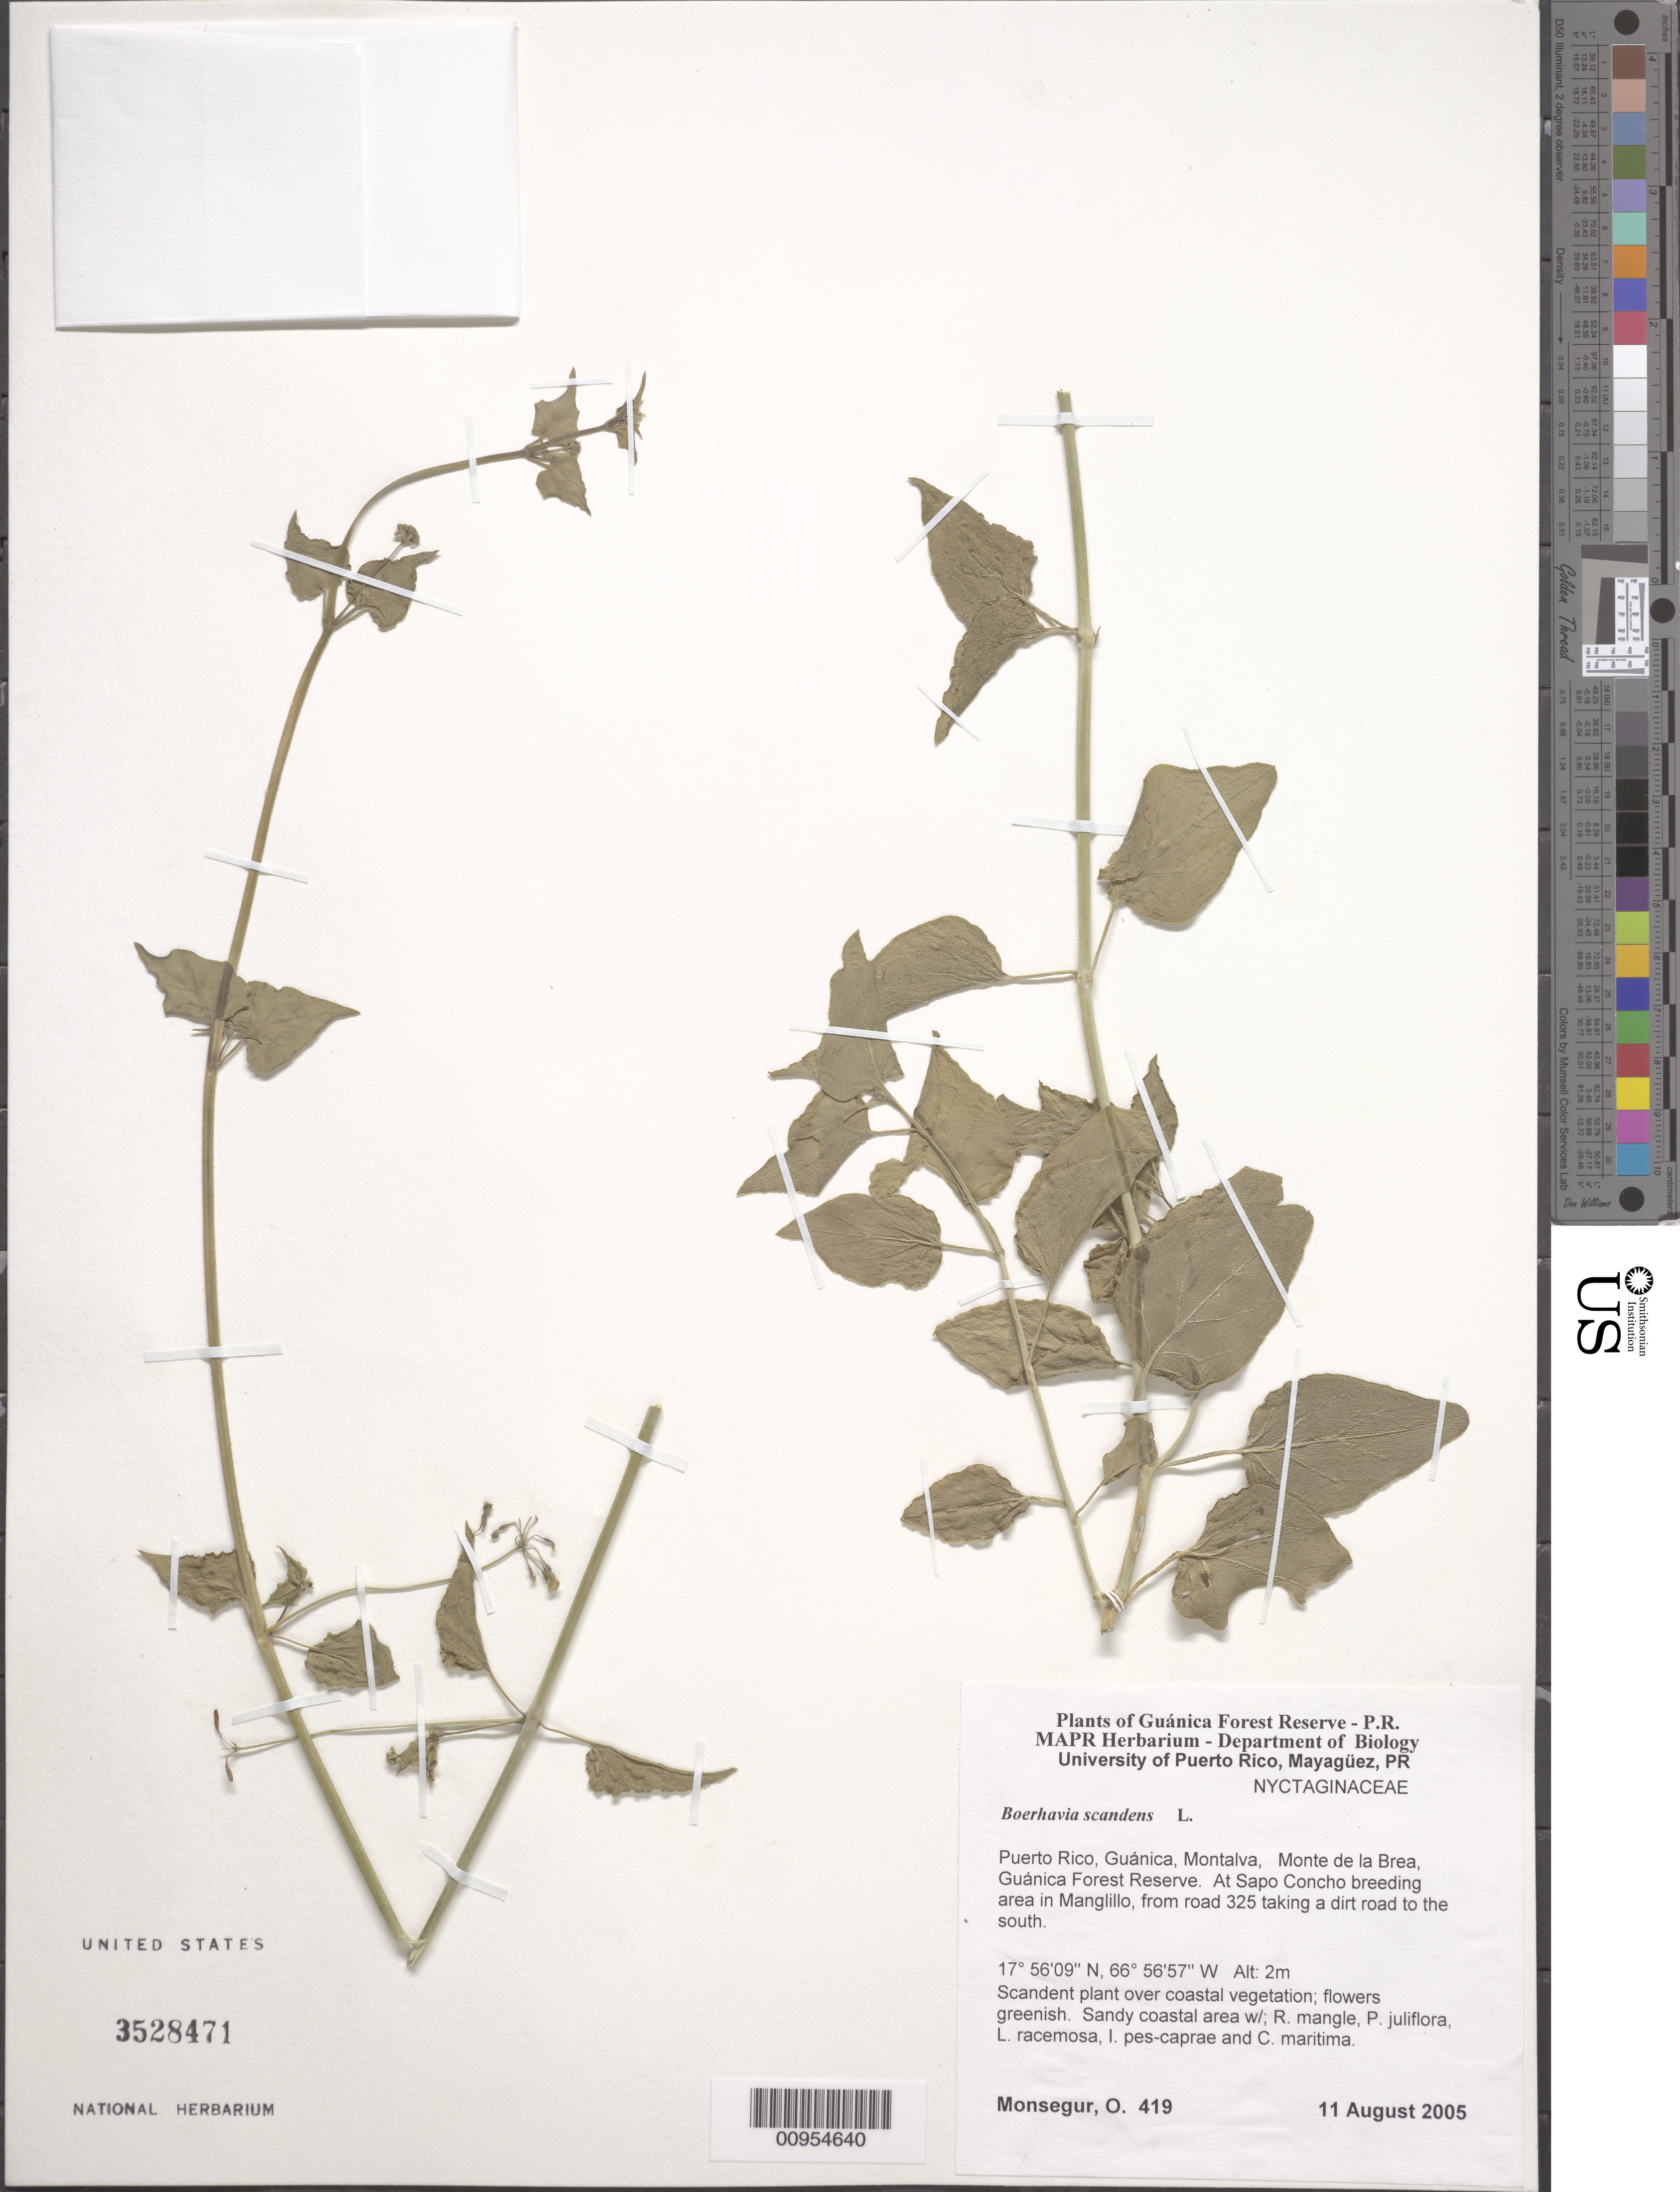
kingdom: Plantae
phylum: Tracheophyta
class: Magnoliopsida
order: Caryophyllales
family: Nyctaginaceae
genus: Commicarpus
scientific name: Commicarpus scandens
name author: (L.) Standl.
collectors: O. Monsegur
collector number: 419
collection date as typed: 11 Aug 2005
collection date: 2005-08-11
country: Puerto Rico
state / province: Guánica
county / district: Montalva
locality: Guánica Forest Reserve. Monte de la Brea, at Sapo Concho breeding area in Manglillo, from road 325 taking a dirt road to the south.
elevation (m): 2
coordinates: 17.56093, 66.5657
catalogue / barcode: US 3528471